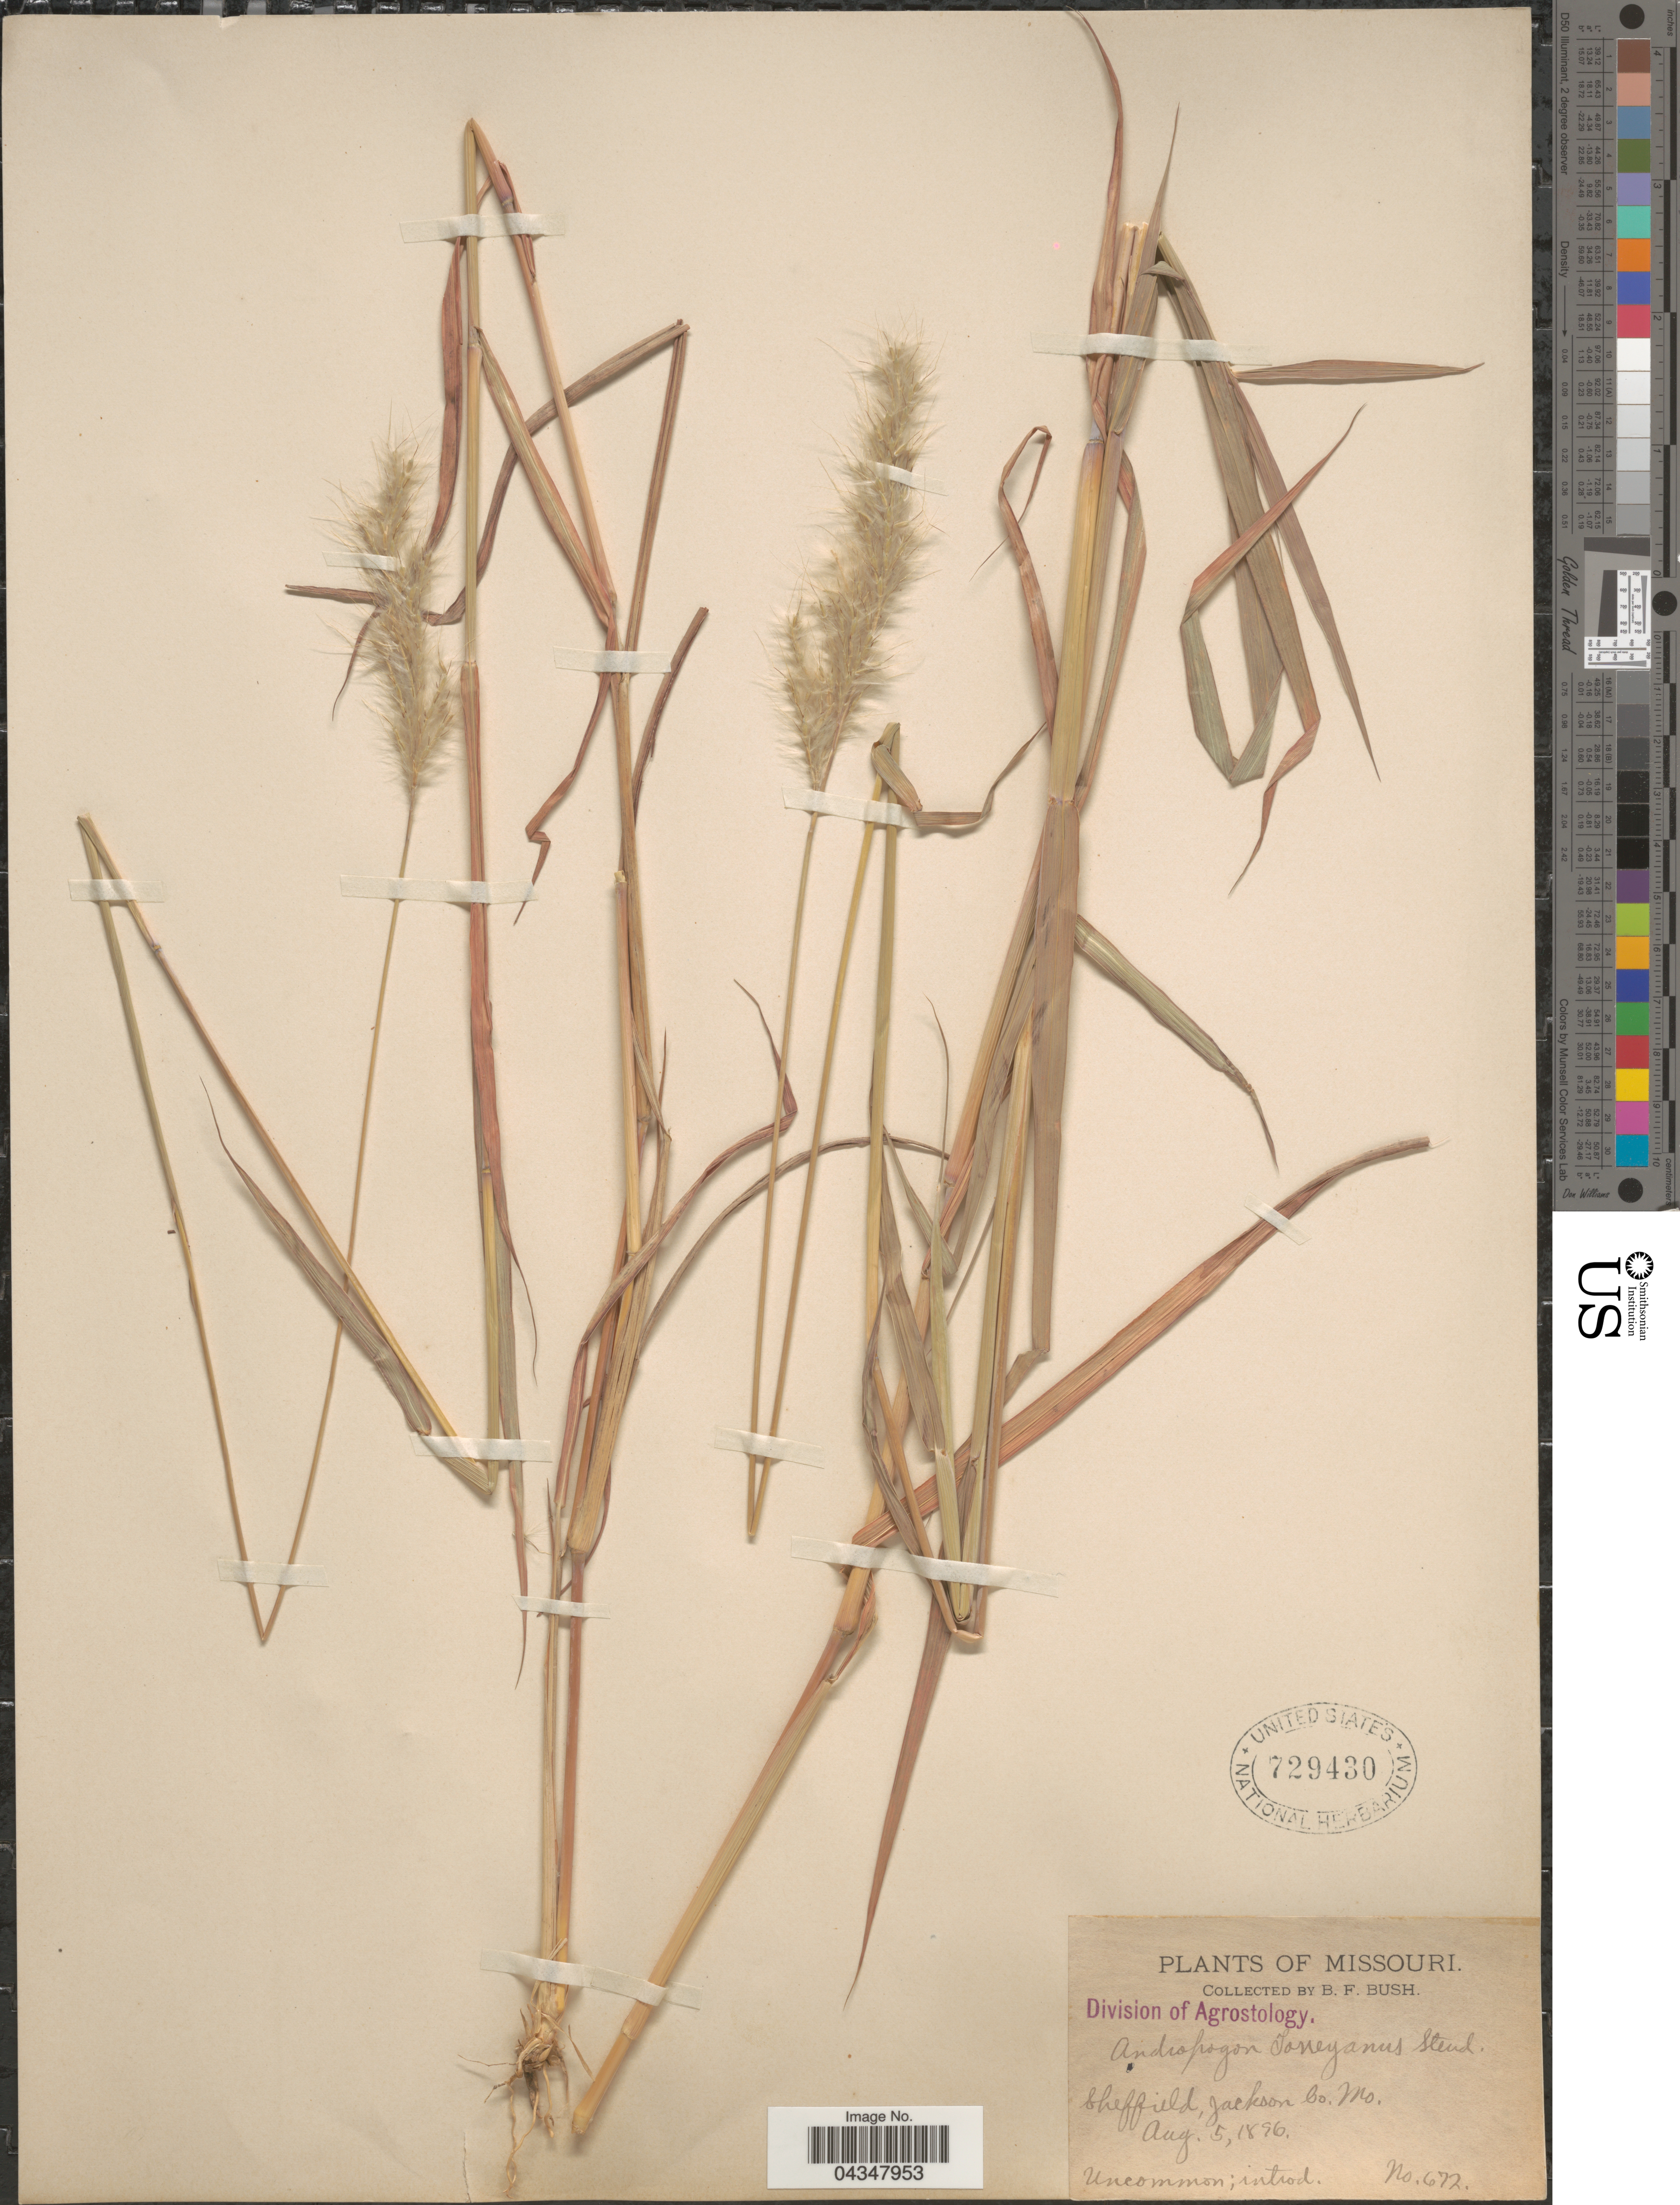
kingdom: Plantae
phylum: Tracheophyta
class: Liliopsida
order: Poales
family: Poaceae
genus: Bothriochloa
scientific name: Bothriochloa saccharoides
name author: (Sw.) Rydb.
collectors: B. F. Bush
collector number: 672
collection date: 1896-08-05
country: United States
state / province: Missouri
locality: Sheffield, Jackson Co.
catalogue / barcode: US 729430